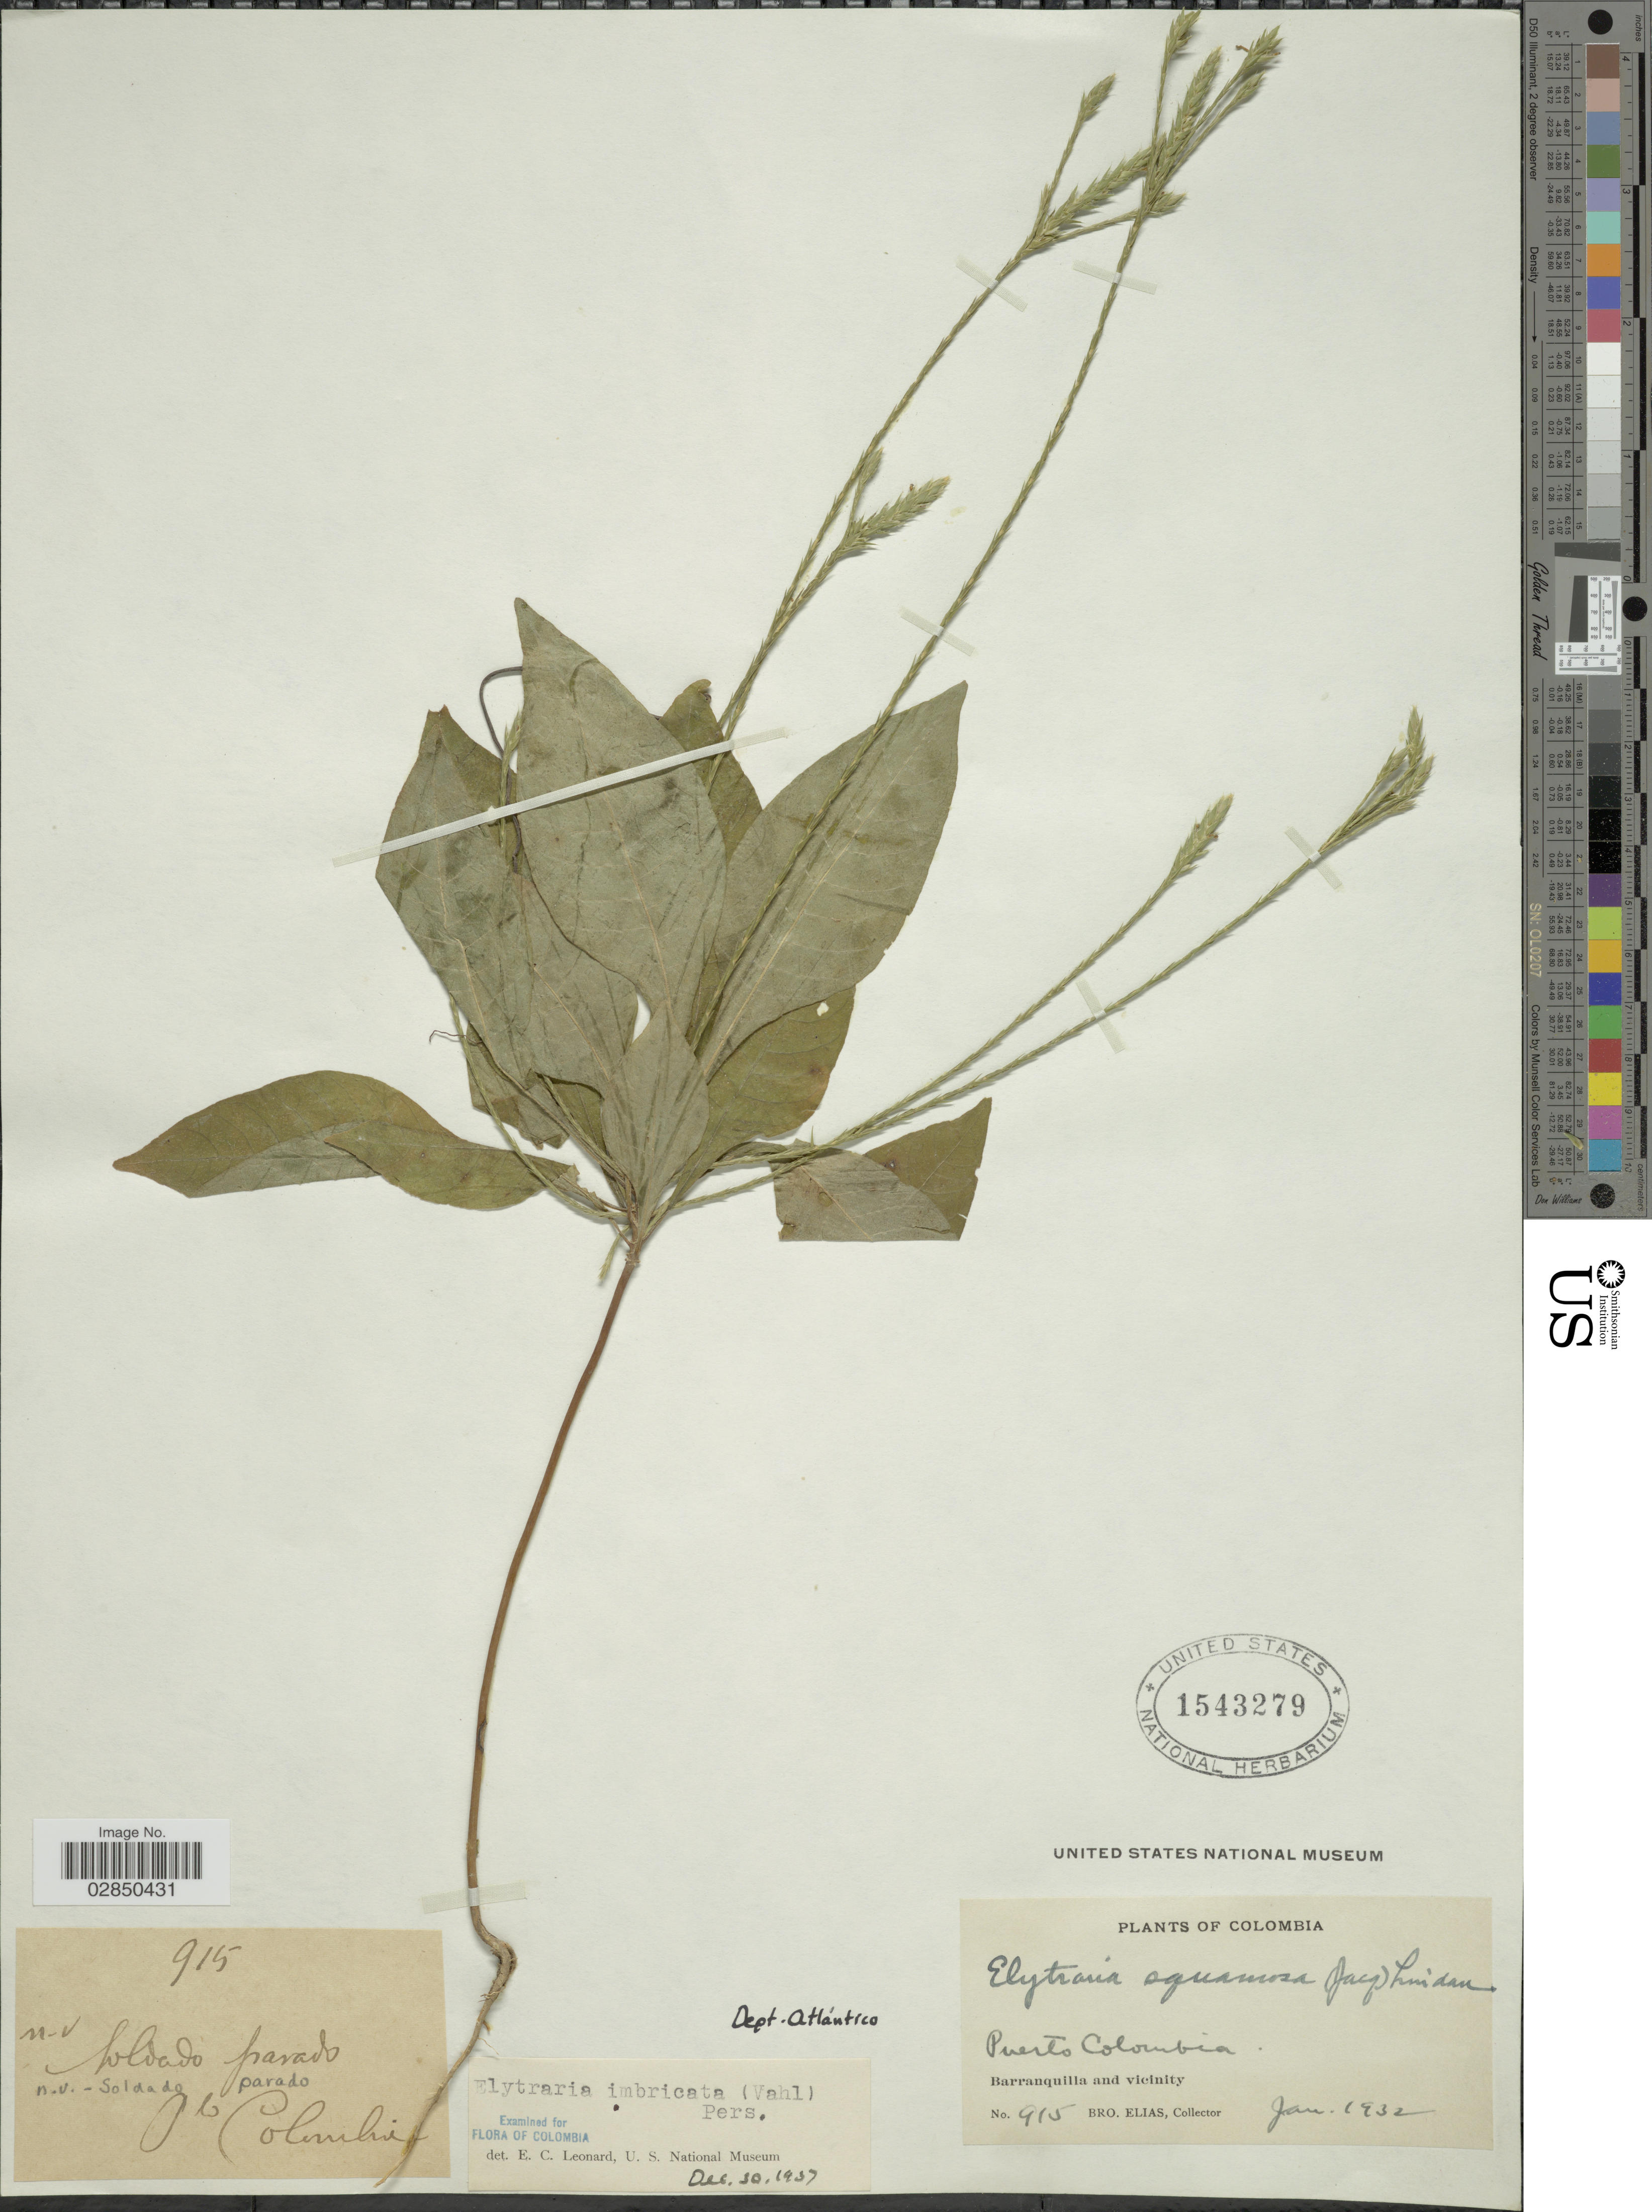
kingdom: Plantae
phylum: Tracheophyta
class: Magnoliopsida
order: Lamiales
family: Acanthaceae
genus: Elytraria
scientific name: Elytraria imbricata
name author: (Vahl) Pers.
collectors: Bro. Elias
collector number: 915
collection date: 1932-01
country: Colombia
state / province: Atlántico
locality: Dept. Atlántico. Puerto Colombia. Barranquilla and vicinity.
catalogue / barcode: US 1543279